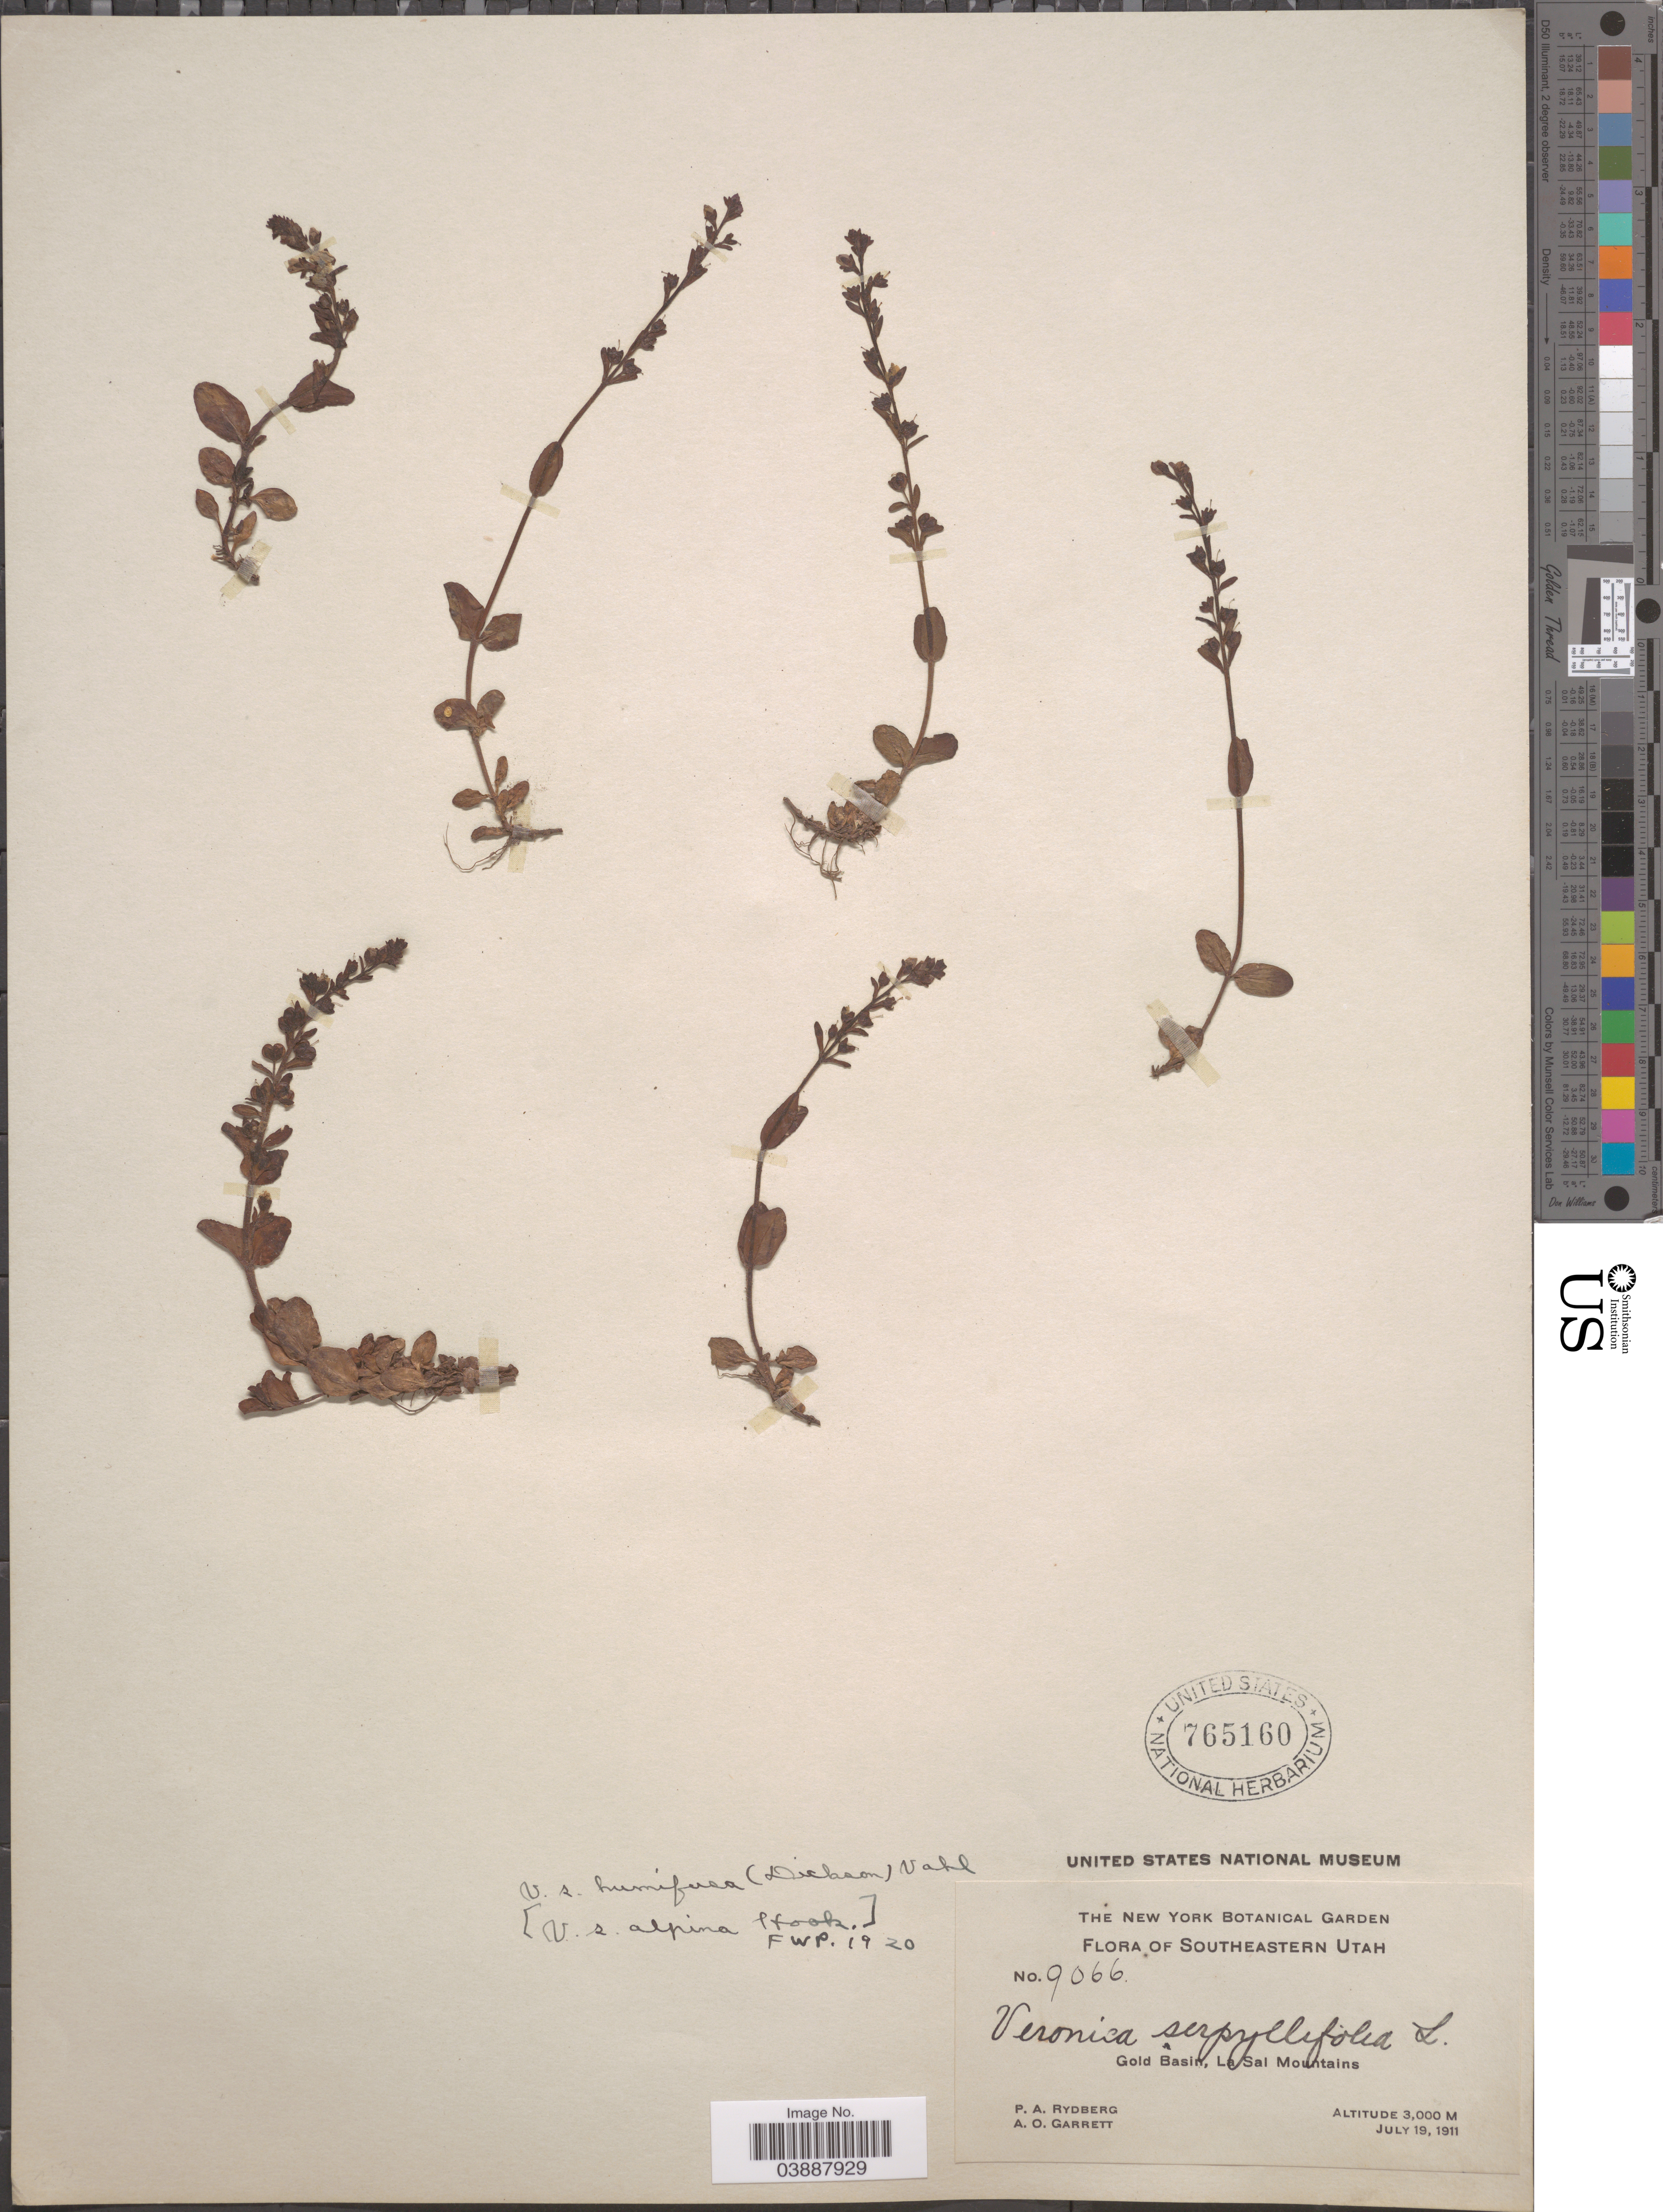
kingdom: Plantae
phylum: Tracheophyta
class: Magnoliopsida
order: Lamiales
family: Plantaginaceae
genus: Veronica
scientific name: Veronica serpyllifolia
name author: L.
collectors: P. A. Rydberg & A. O. Garrett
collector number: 9066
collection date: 1911-07-19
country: United States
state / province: Utah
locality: Southeastern Utah. Gold Basin, La Sal Mountains.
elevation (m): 3000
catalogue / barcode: US 765160